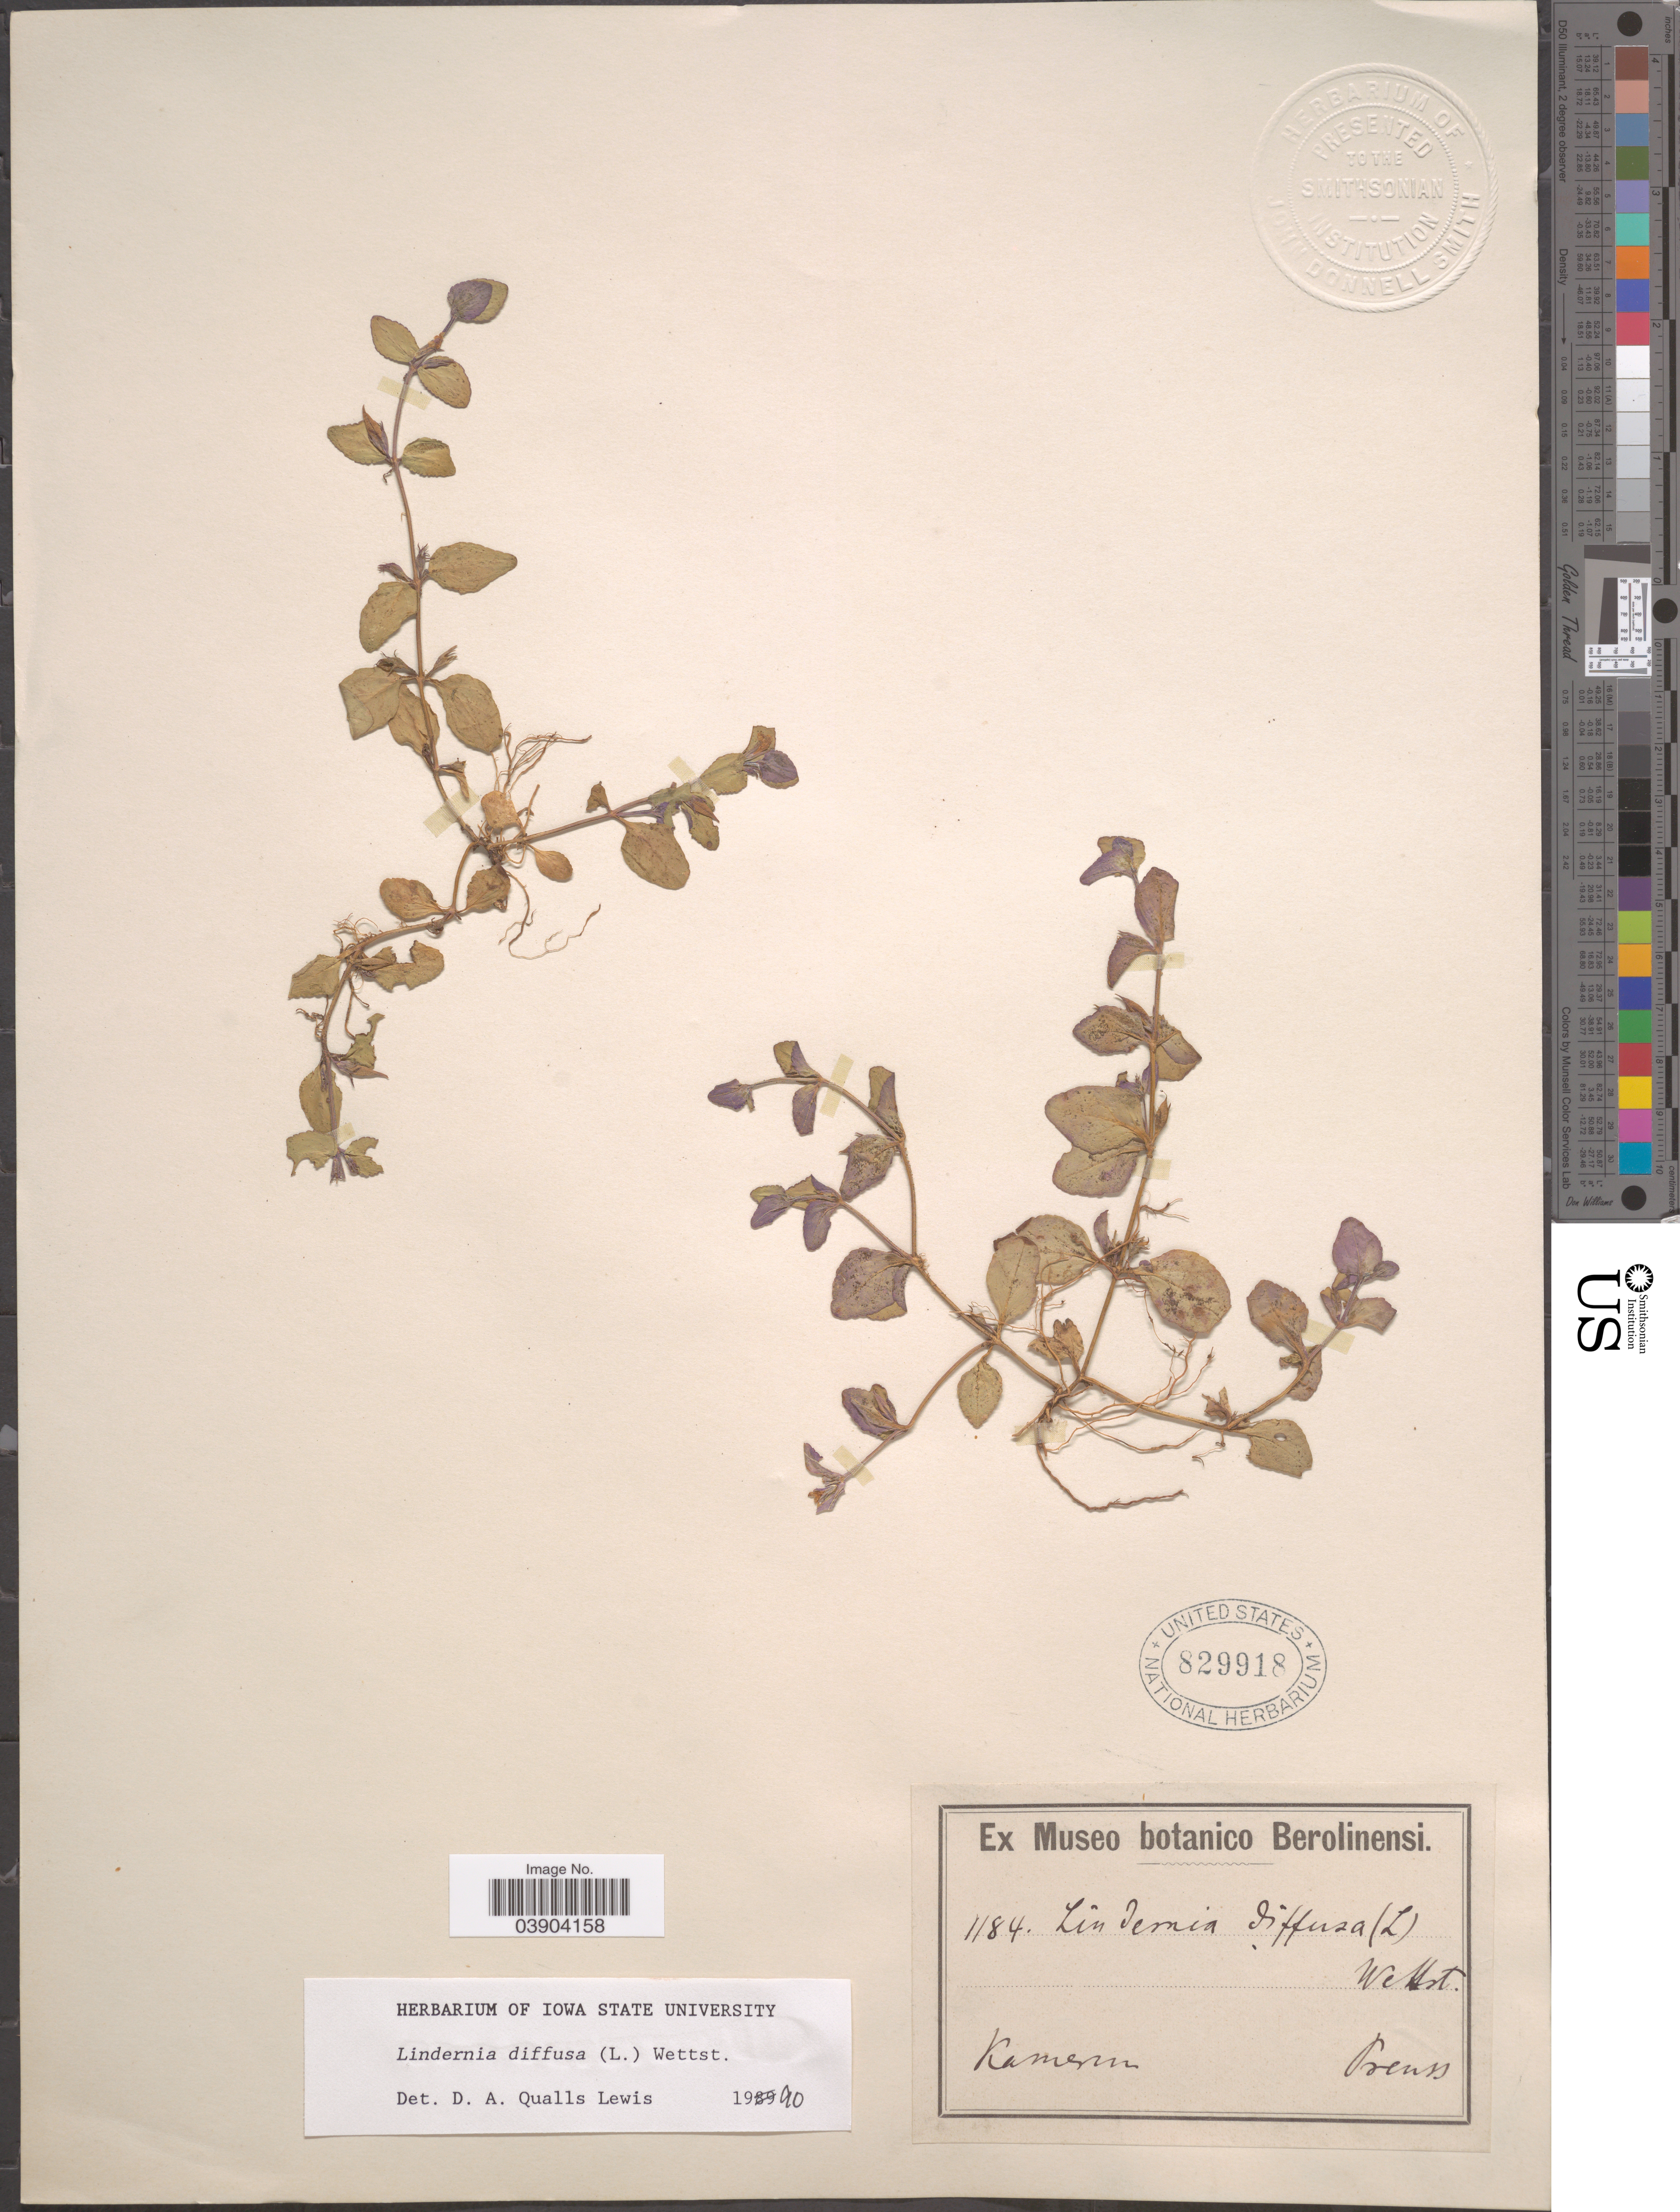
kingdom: Plantae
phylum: Tracheophyta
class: Magnoliopsida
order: Lamiales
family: Linderniaceae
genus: Lindernia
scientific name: Lindernia diffusa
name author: (L.) Wettst.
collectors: C. Preuss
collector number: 1184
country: Cameroon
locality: Kamerun.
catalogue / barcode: US 829918